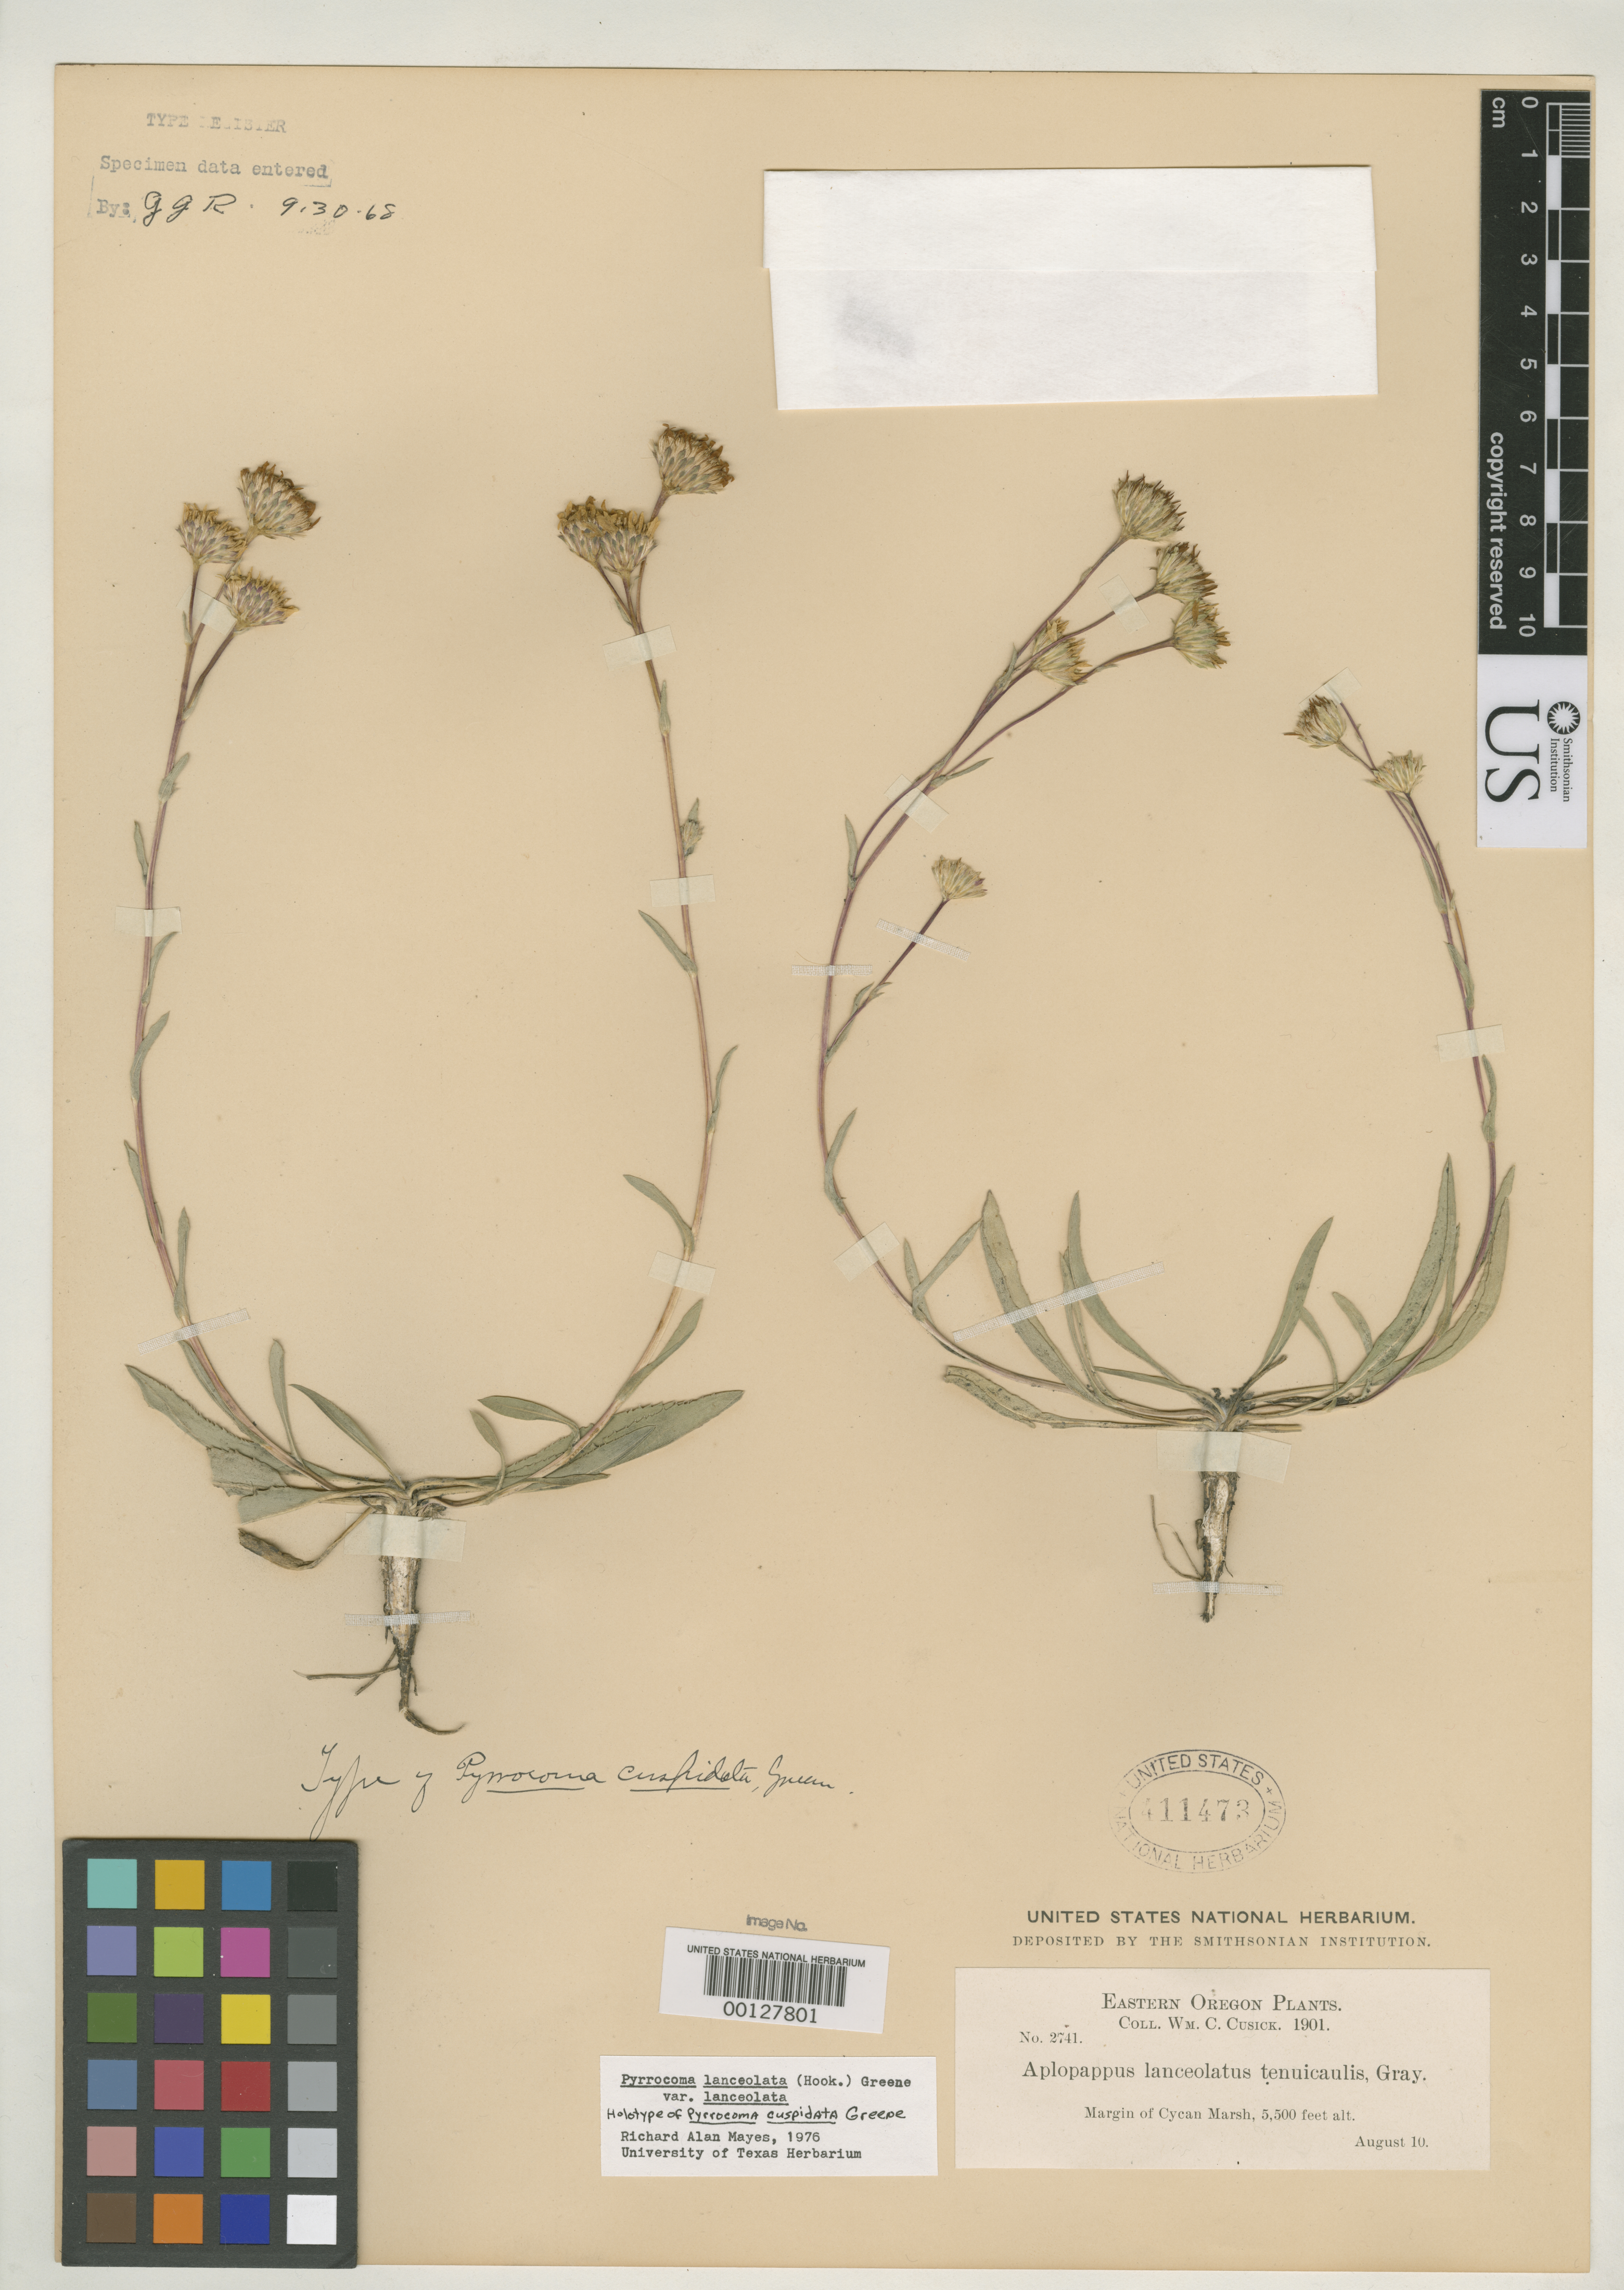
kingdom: Plantae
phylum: Tracheophyta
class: Magnoliopsida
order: Asterales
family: Asteraceae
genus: Pyrrocoma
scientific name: Pyrrocoma cuspidata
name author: Greene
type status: Holotype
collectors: W. C. Cusick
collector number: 2741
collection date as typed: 10 Aug 1901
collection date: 1901-08-10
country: United States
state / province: Oregon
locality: Cycan Marsh.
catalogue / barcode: US 411473